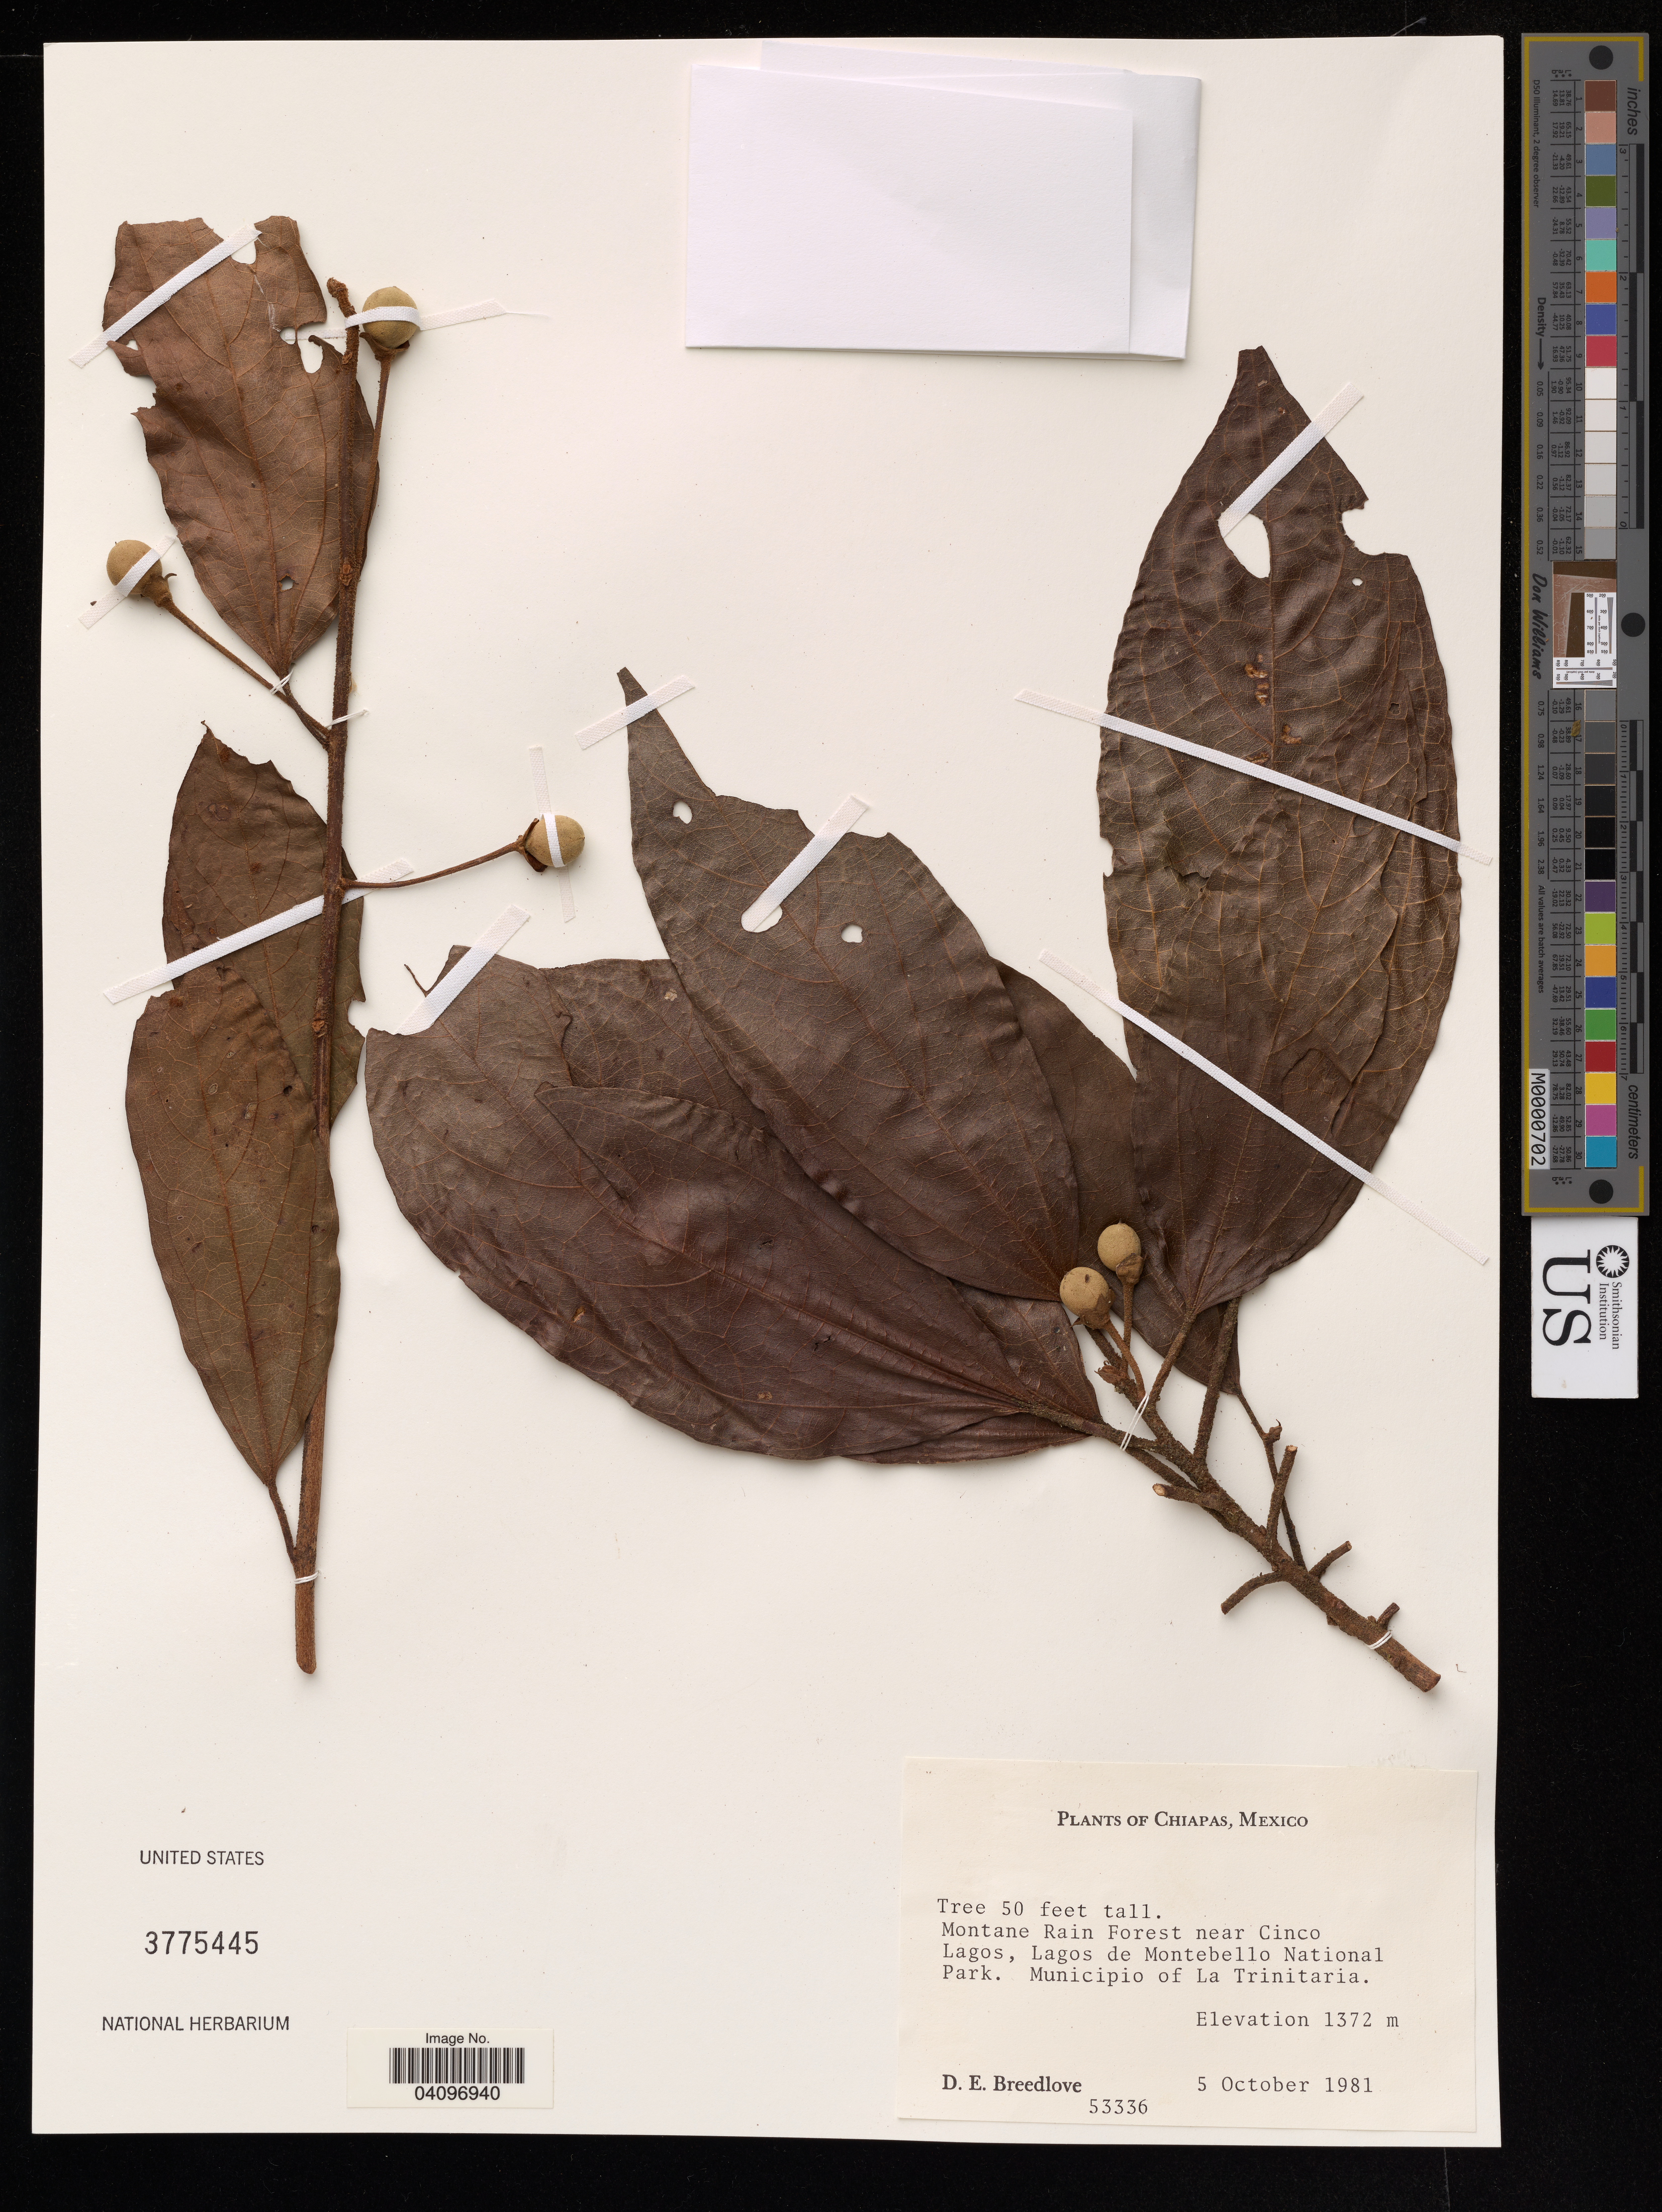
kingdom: Plantae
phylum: Tracheophyta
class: Magnoliopsida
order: Gentianales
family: Rubiaceae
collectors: D. E. Breedlove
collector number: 53336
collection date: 1981-10-05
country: Mexico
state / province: Chiapas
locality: Chiapas, Mexico. Near Cinco Lagos, Lagos de Montebello National Park. Municipio of La Trinitaria.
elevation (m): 1372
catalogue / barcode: US 3775445